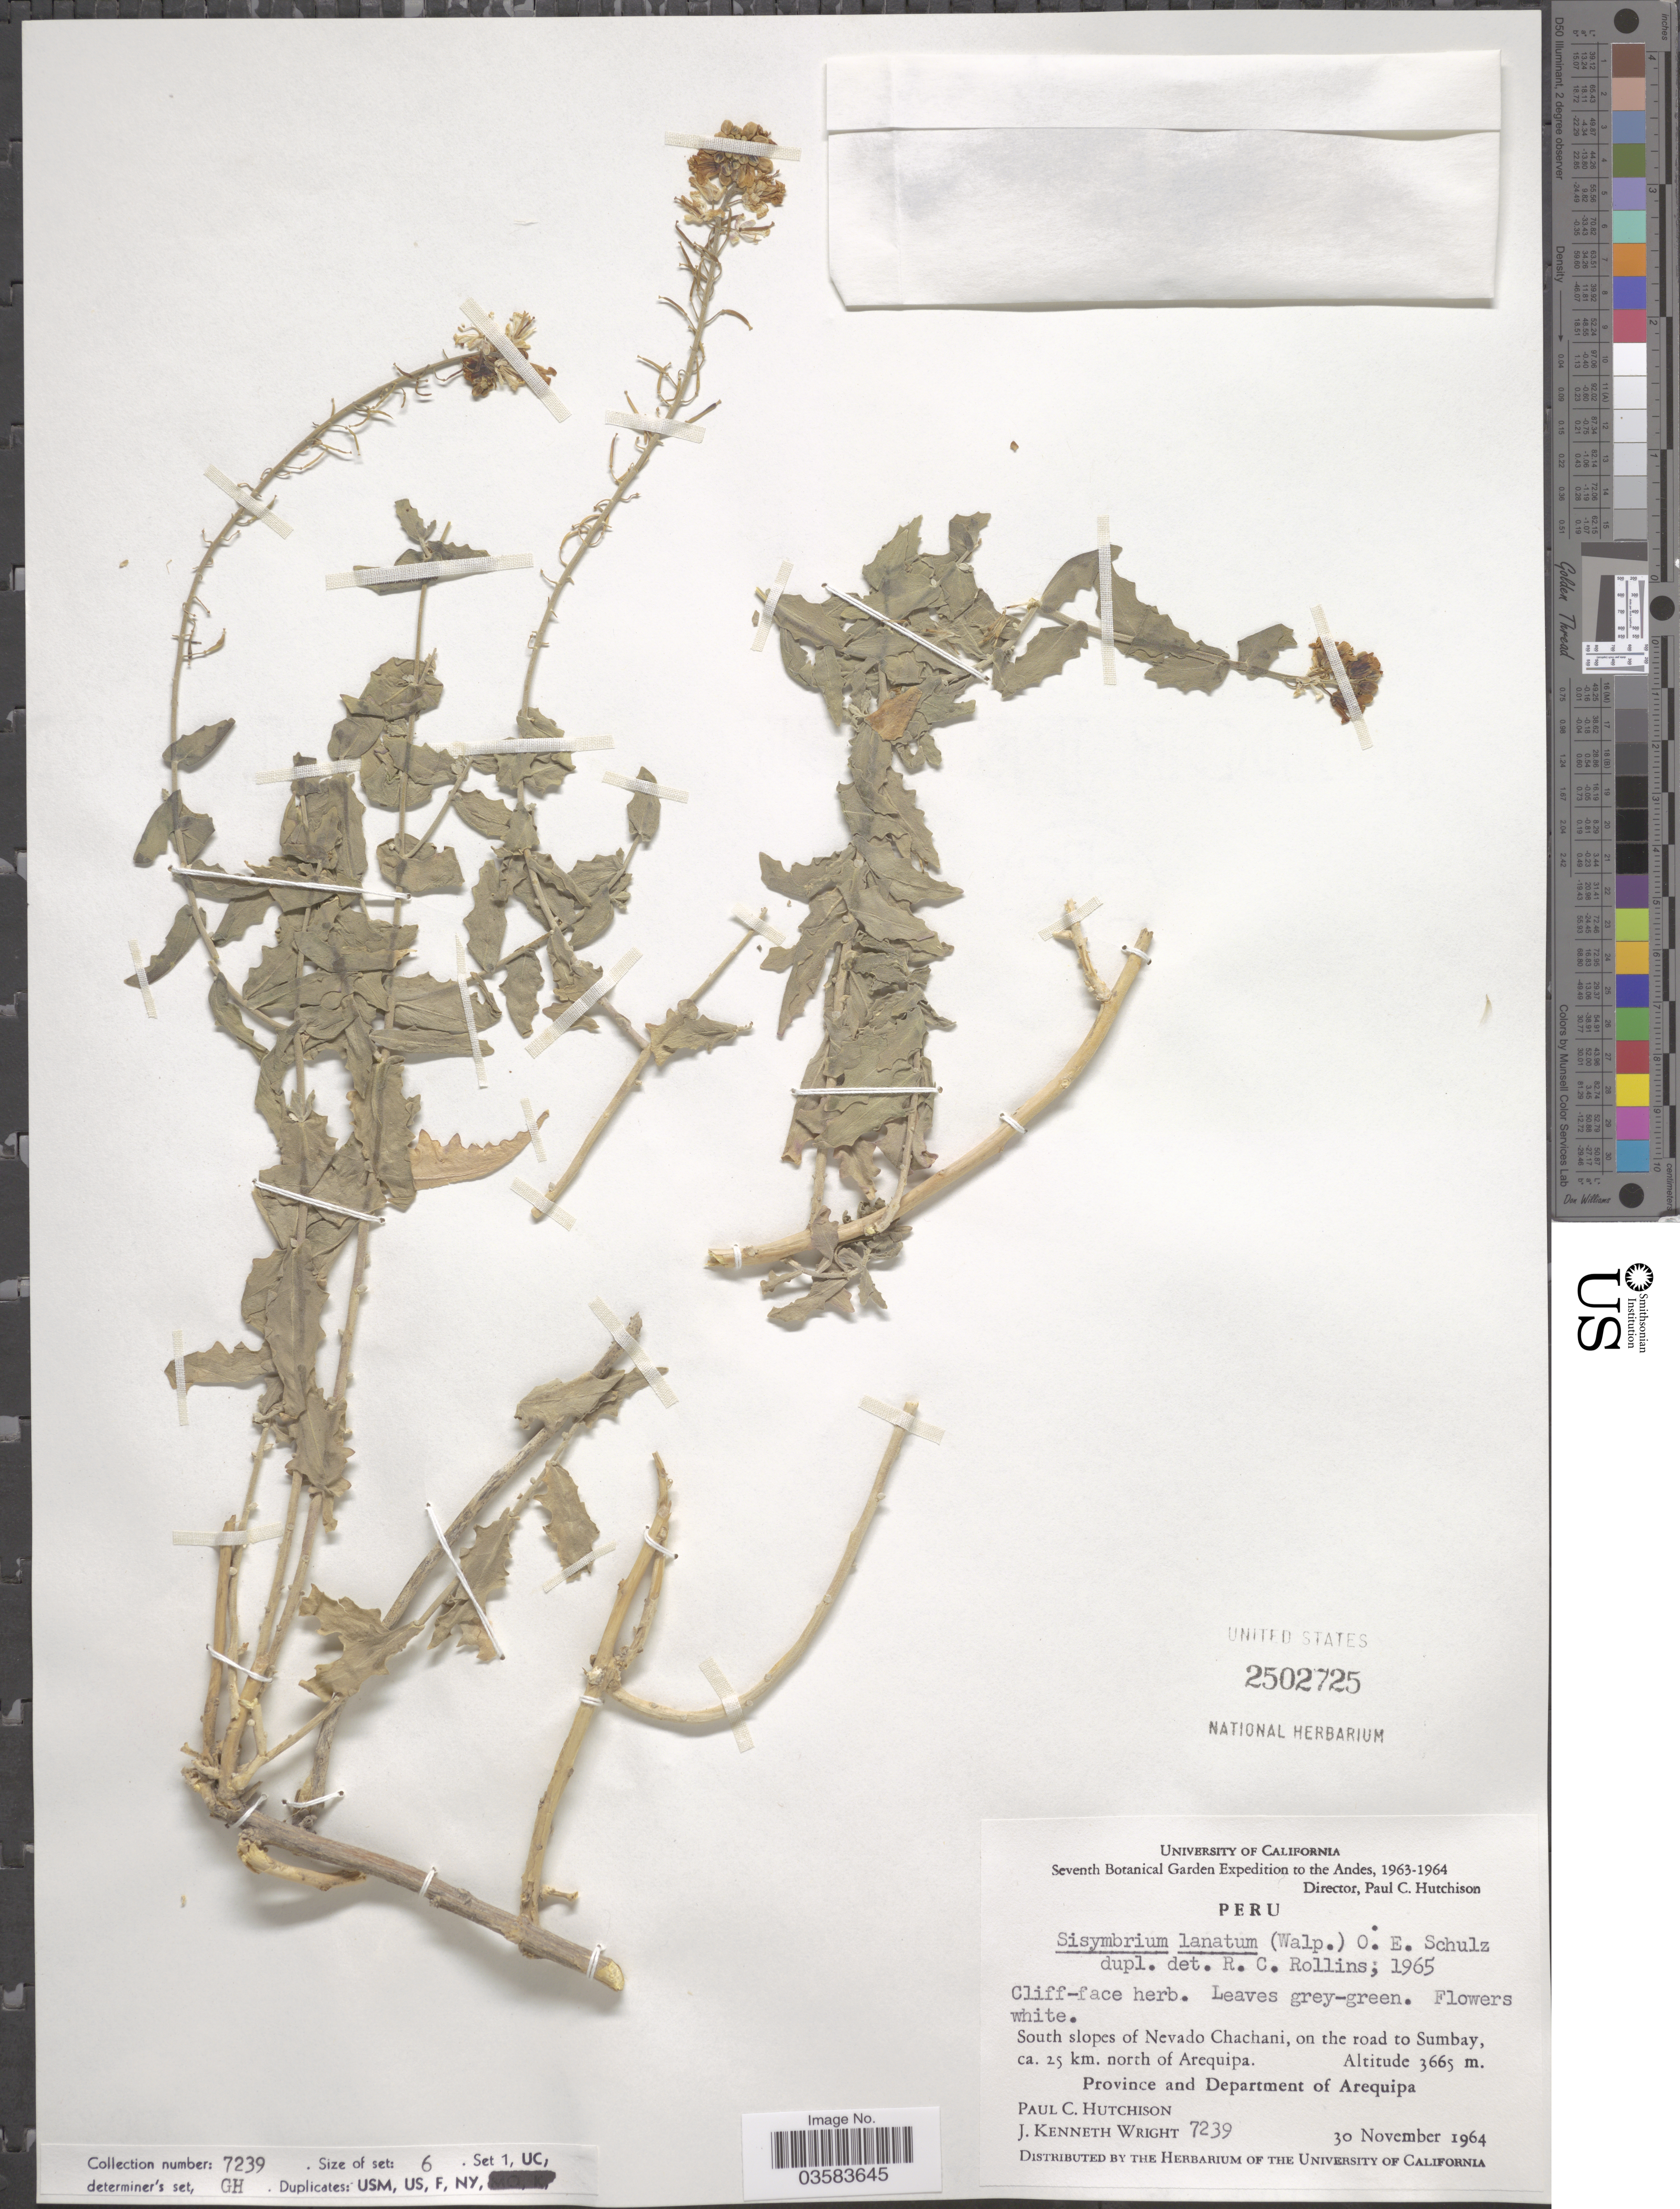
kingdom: Plantae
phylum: Tracheophyta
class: Magnoliopsida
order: Brassicales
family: Brassicaceae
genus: Neuontobotrys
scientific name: Neuontobotrys lanata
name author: (Walpers) Al-Shehbaz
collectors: P. C. Hutchison & J. K. Wright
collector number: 7239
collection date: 1964-11-30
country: Peru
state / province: Arequipa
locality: The Andes. South slopes of Nevado Chachani, on the road to Sumbay, ca. 25 km. north of Arequipa. Province and Department of Arequipa.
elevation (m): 3665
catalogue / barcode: US 2502725